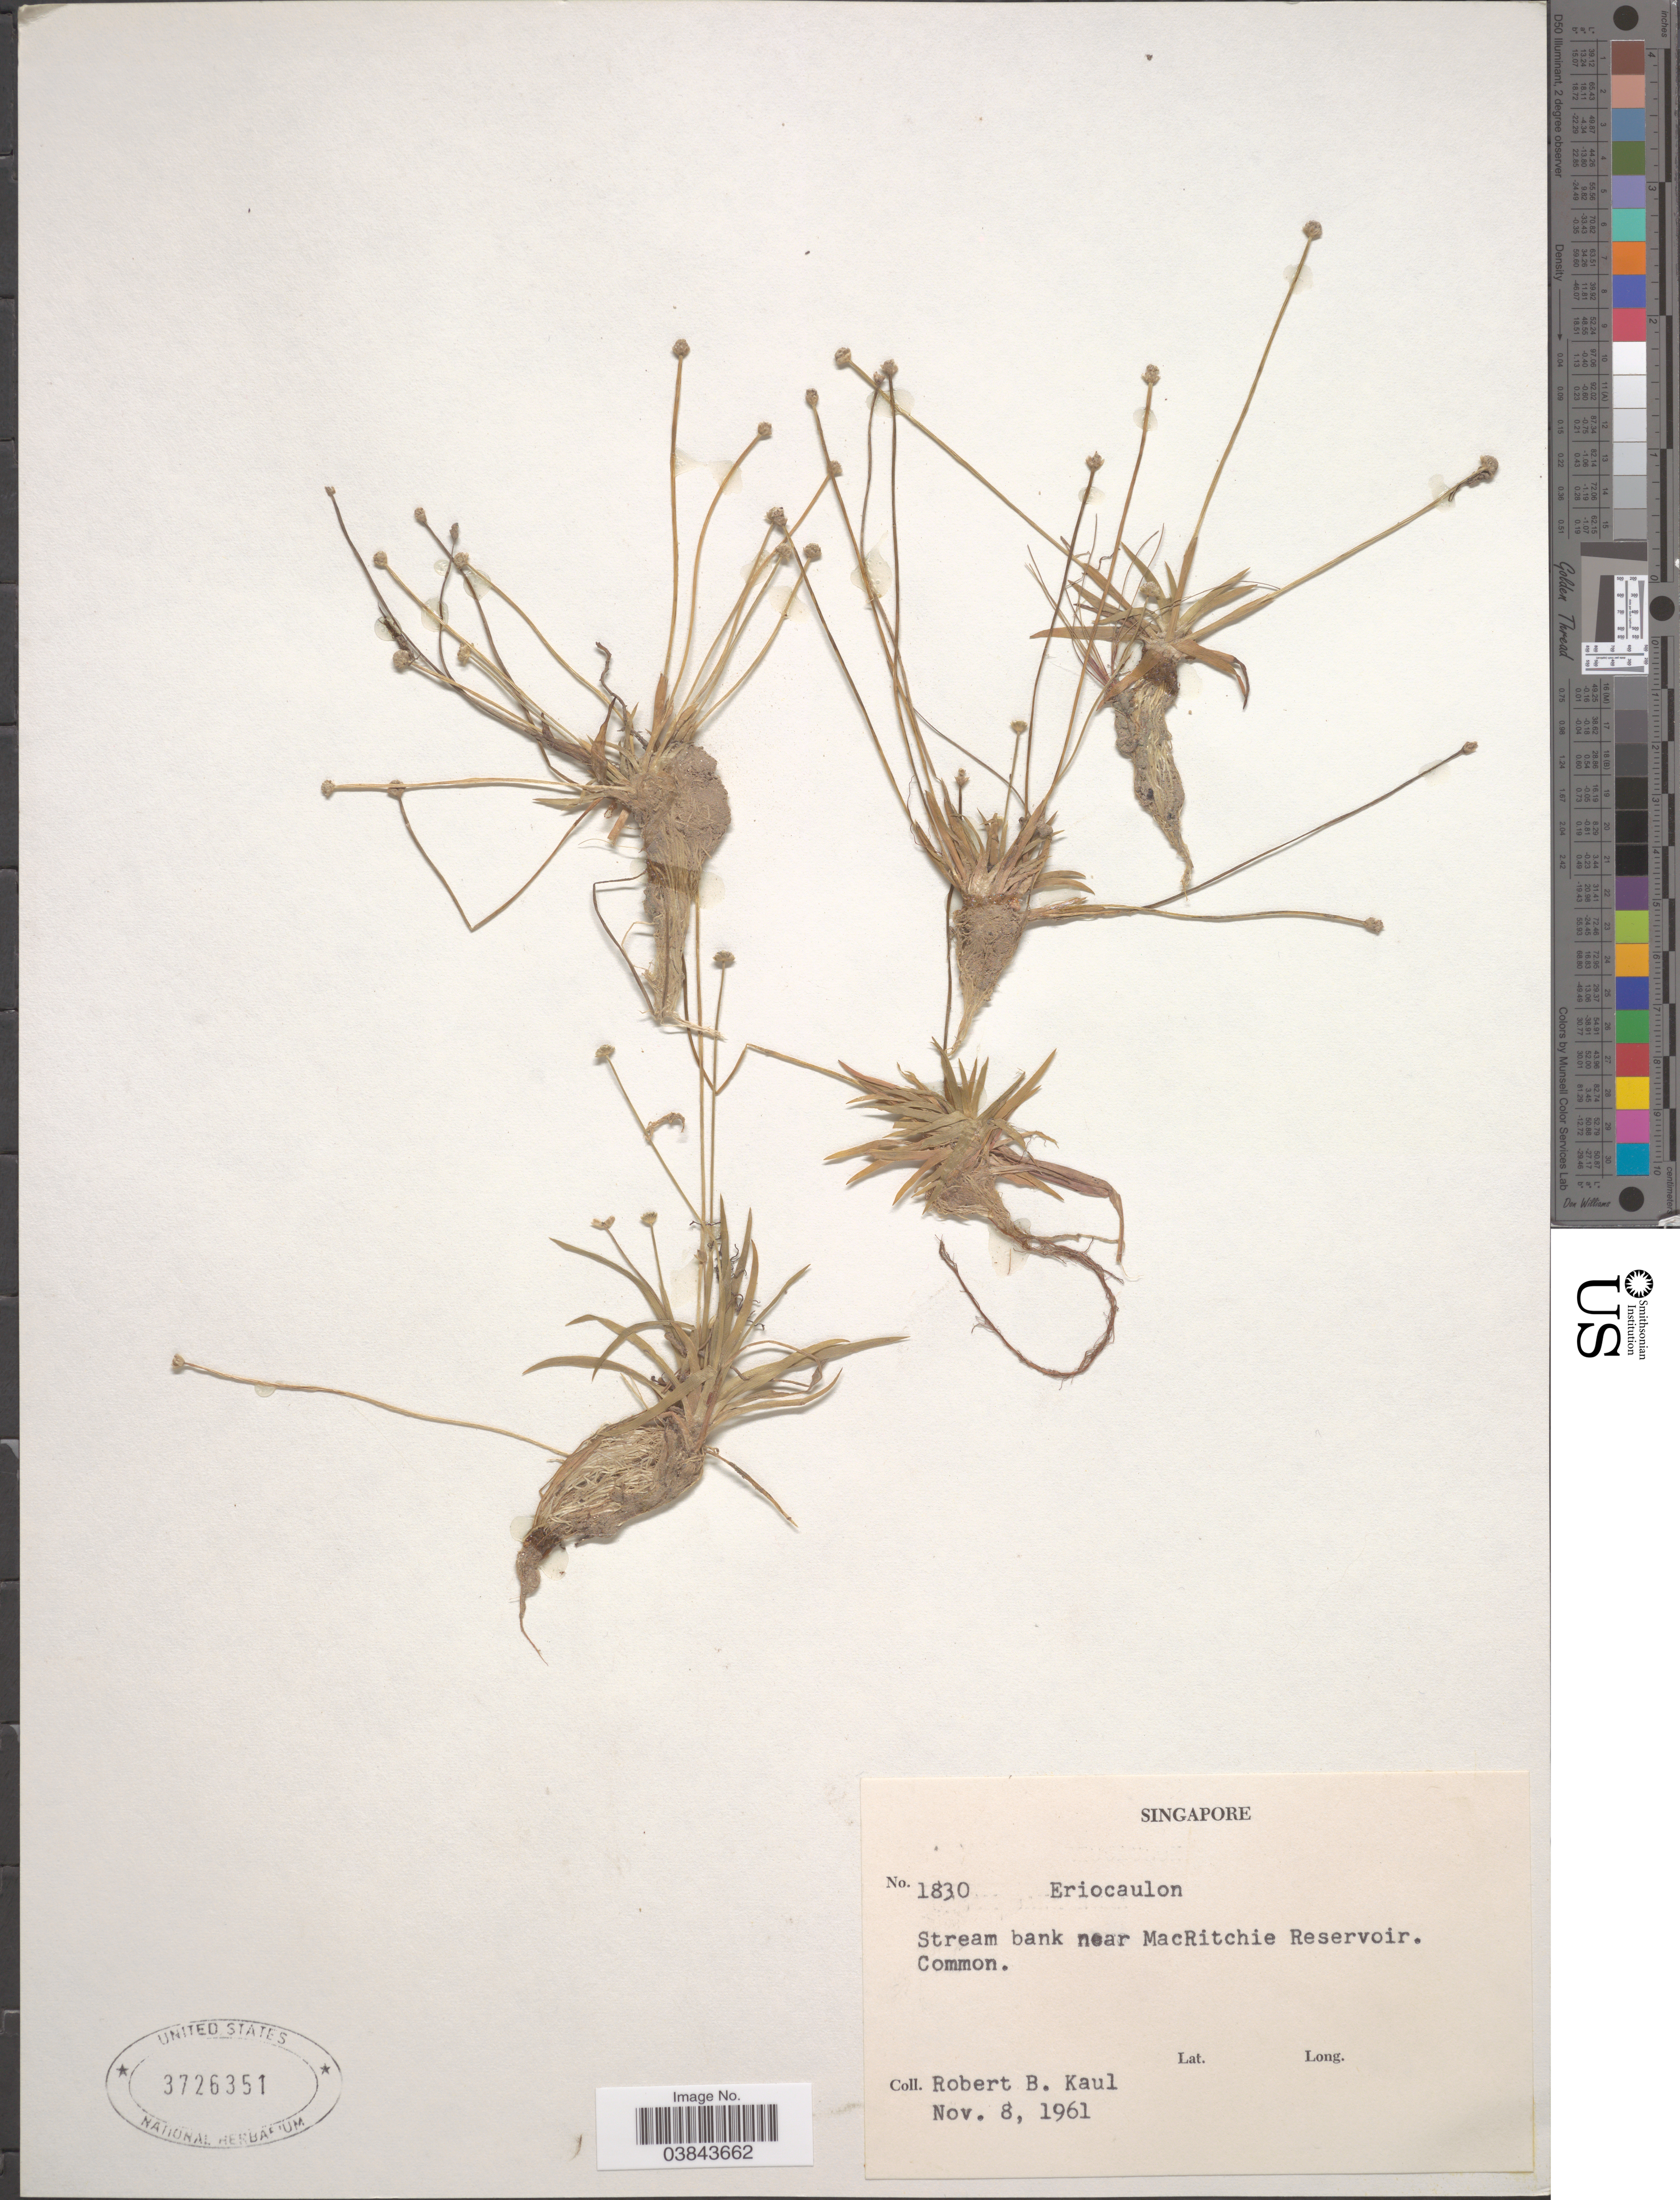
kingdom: Plantae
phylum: Tracheophyta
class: Liliopsida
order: Poales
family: Eriocaulaceae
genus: Eriocaulon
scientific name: Eriocaulon sp.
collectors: R. Kaul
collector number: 1830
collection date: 1961-11-08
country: Singapore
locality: Stream bank near MacRitchie Reservoir.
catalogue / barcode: US 3726351